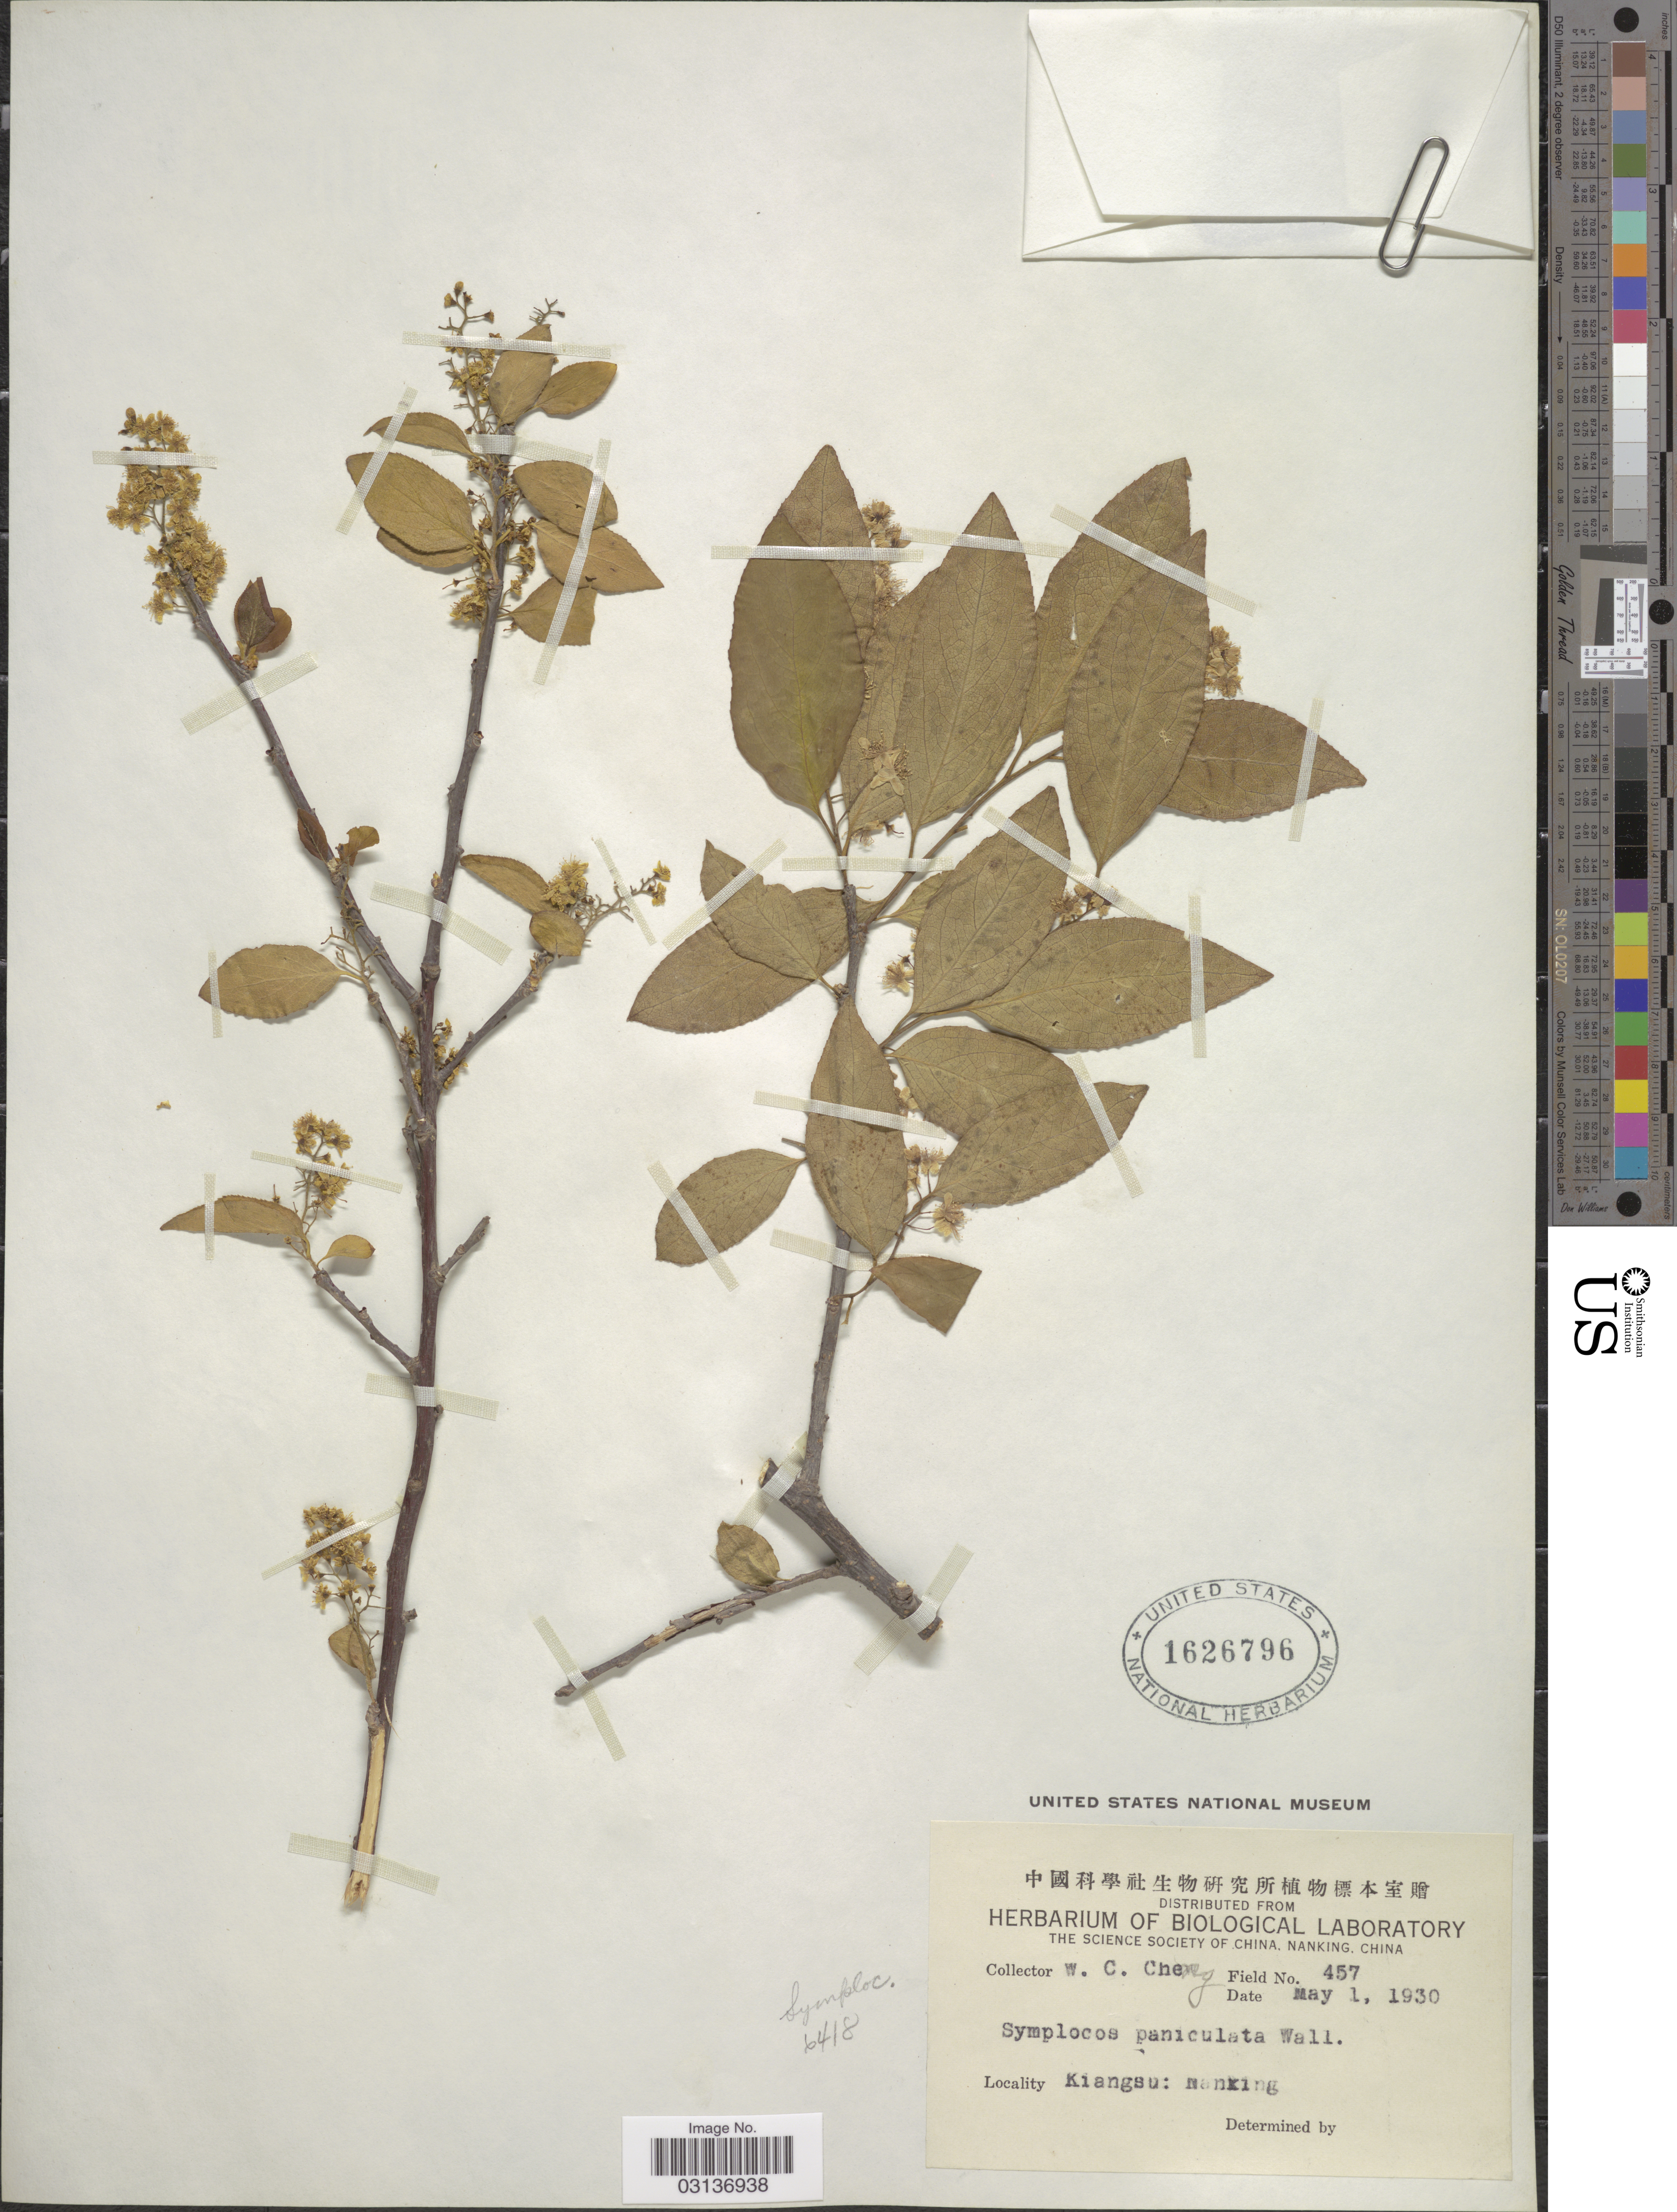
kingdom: Plantae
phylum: Tracheophyta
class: Magnoliopsida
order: Ericales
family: Symplocaceae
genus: Symplocos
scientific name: Symplocos paniculata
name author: Miq.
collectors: W. C. Cheng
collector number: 457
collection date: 1930-05-01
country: China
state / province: Jiangsu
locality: Kiangsu: Nanking.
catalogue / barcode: US 1626796